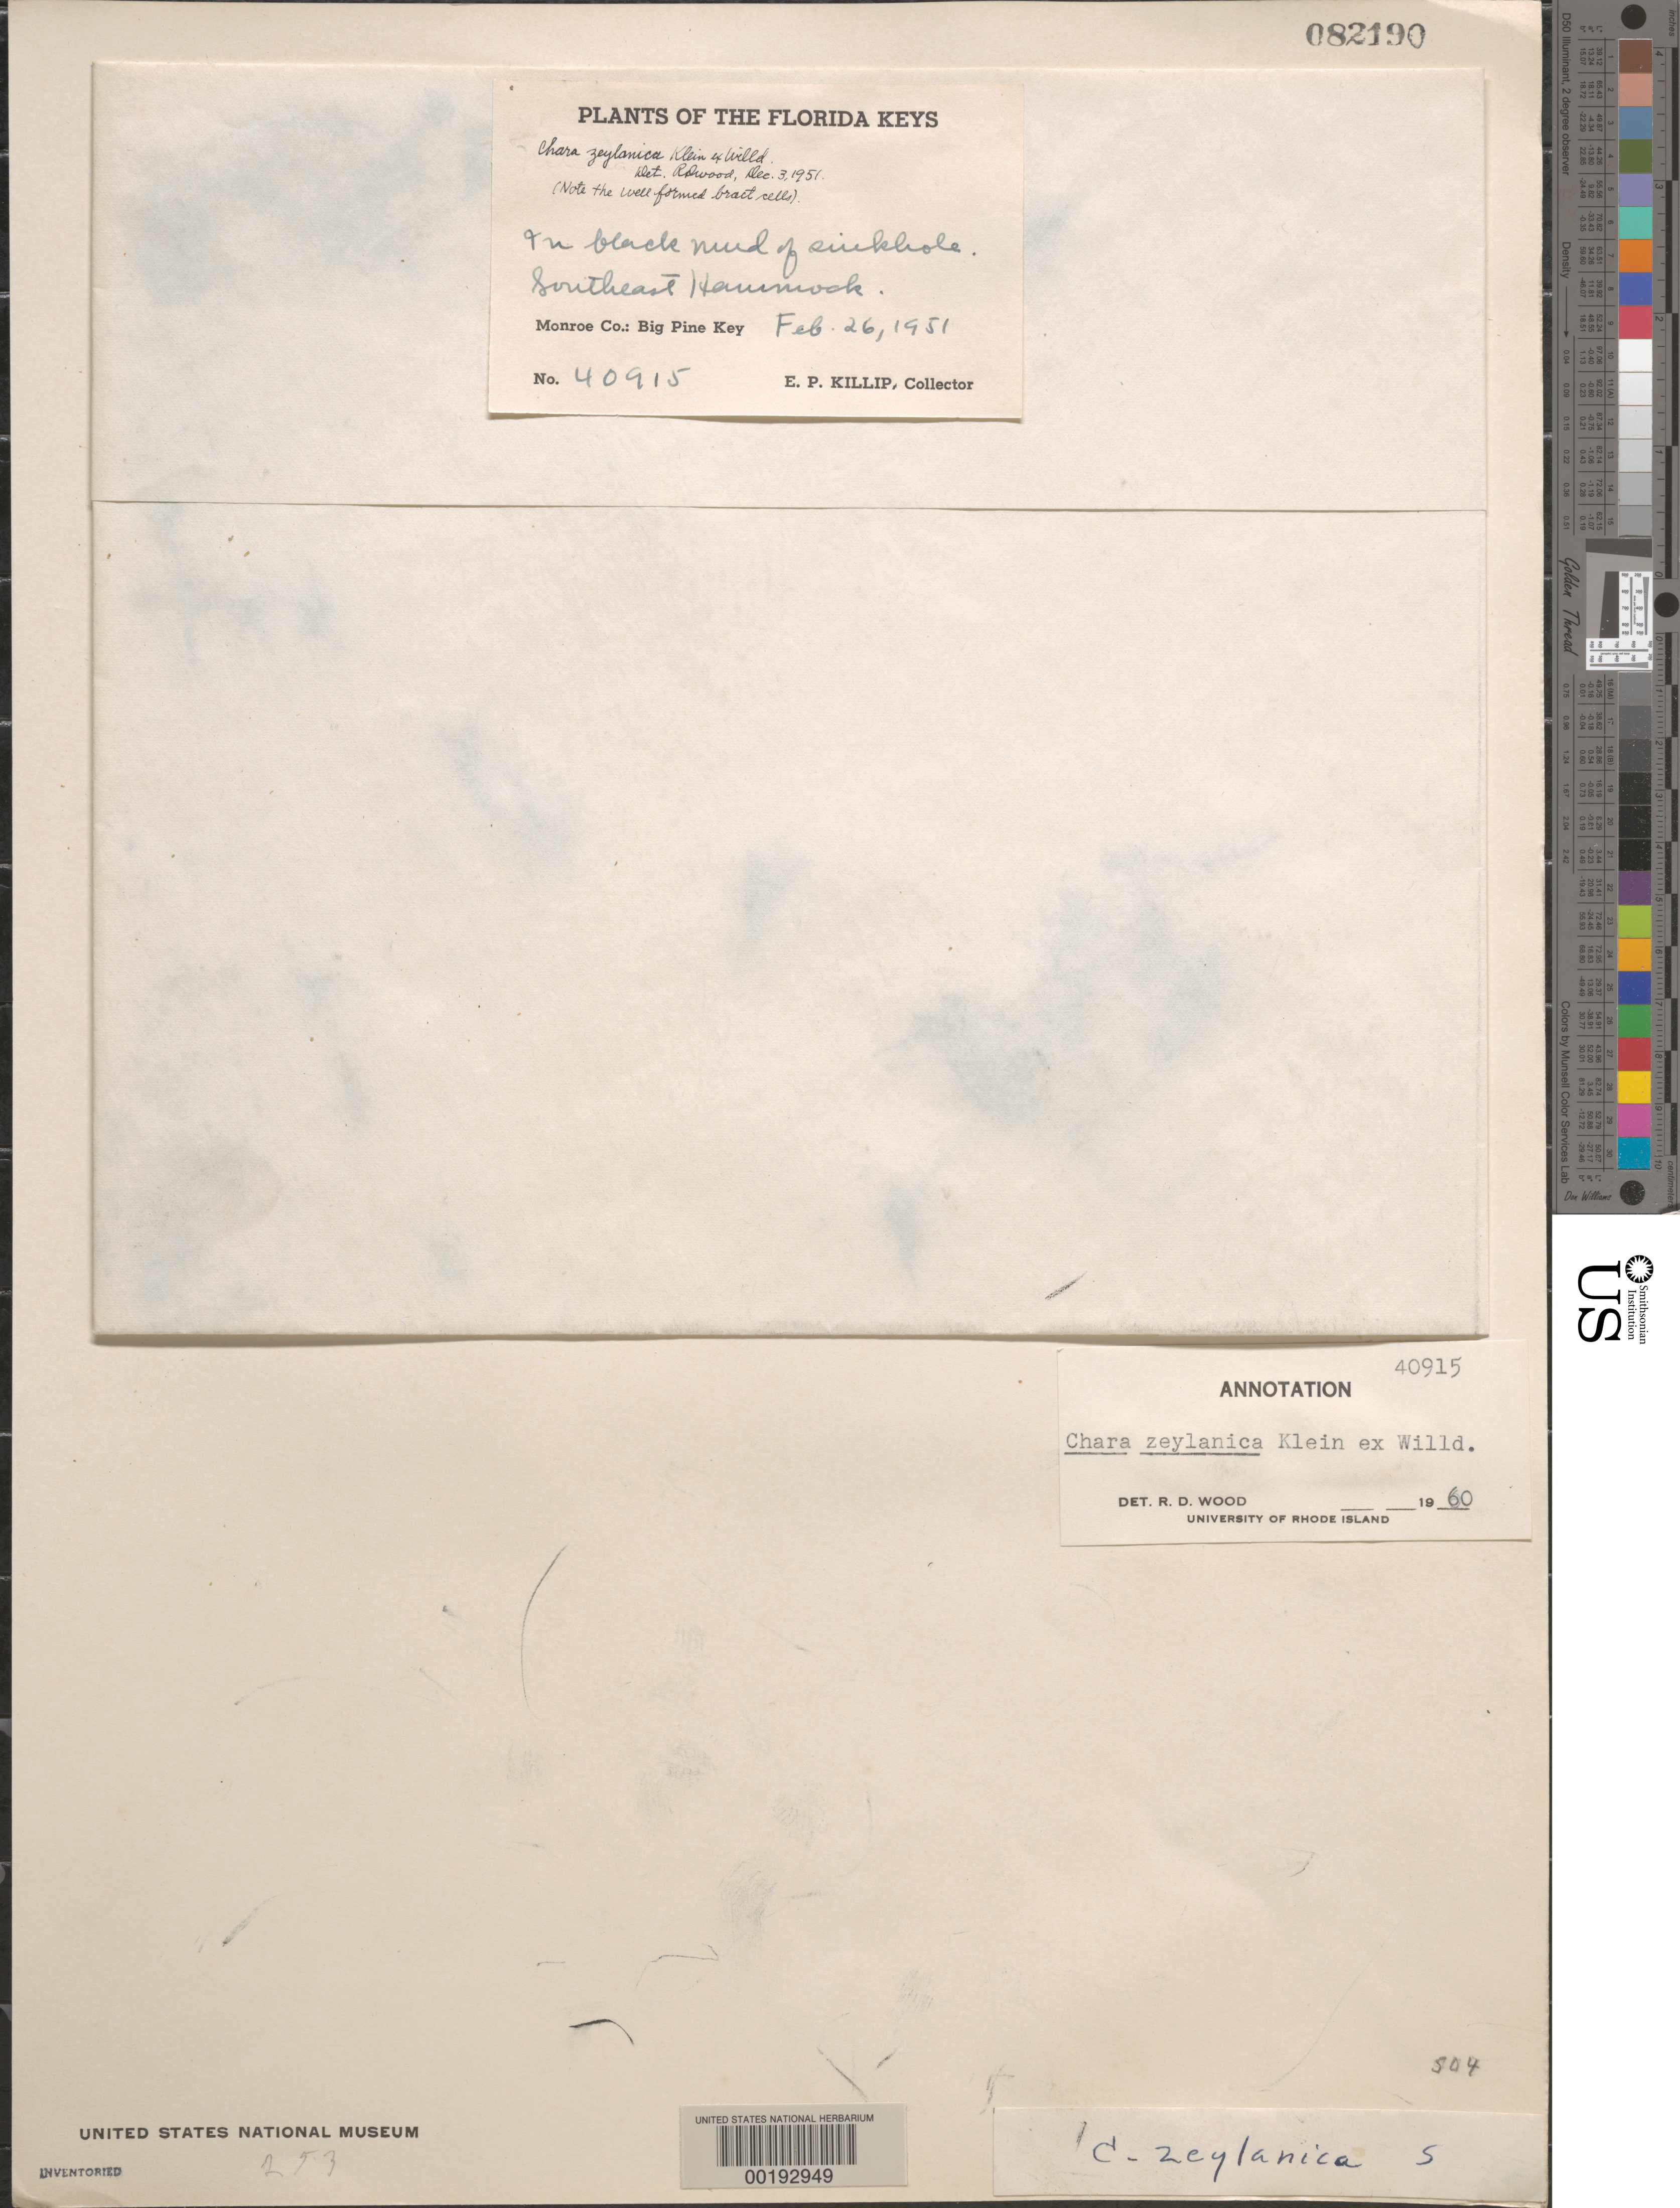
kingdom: Plantae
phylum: Charophyta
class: Charophyceae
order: Charales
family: Characeae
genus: Chara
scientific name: Chara zeylanica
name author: J.G. Klein ex Willd.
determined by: Wood, R. D.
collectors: E. P. Killip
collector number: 40915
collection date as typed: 26 Feb 1951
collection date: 1951-02-26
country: United States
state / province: Florida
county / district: Monroe County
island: Big Pine Key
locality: Southeast Hammock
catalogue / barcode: US 82190